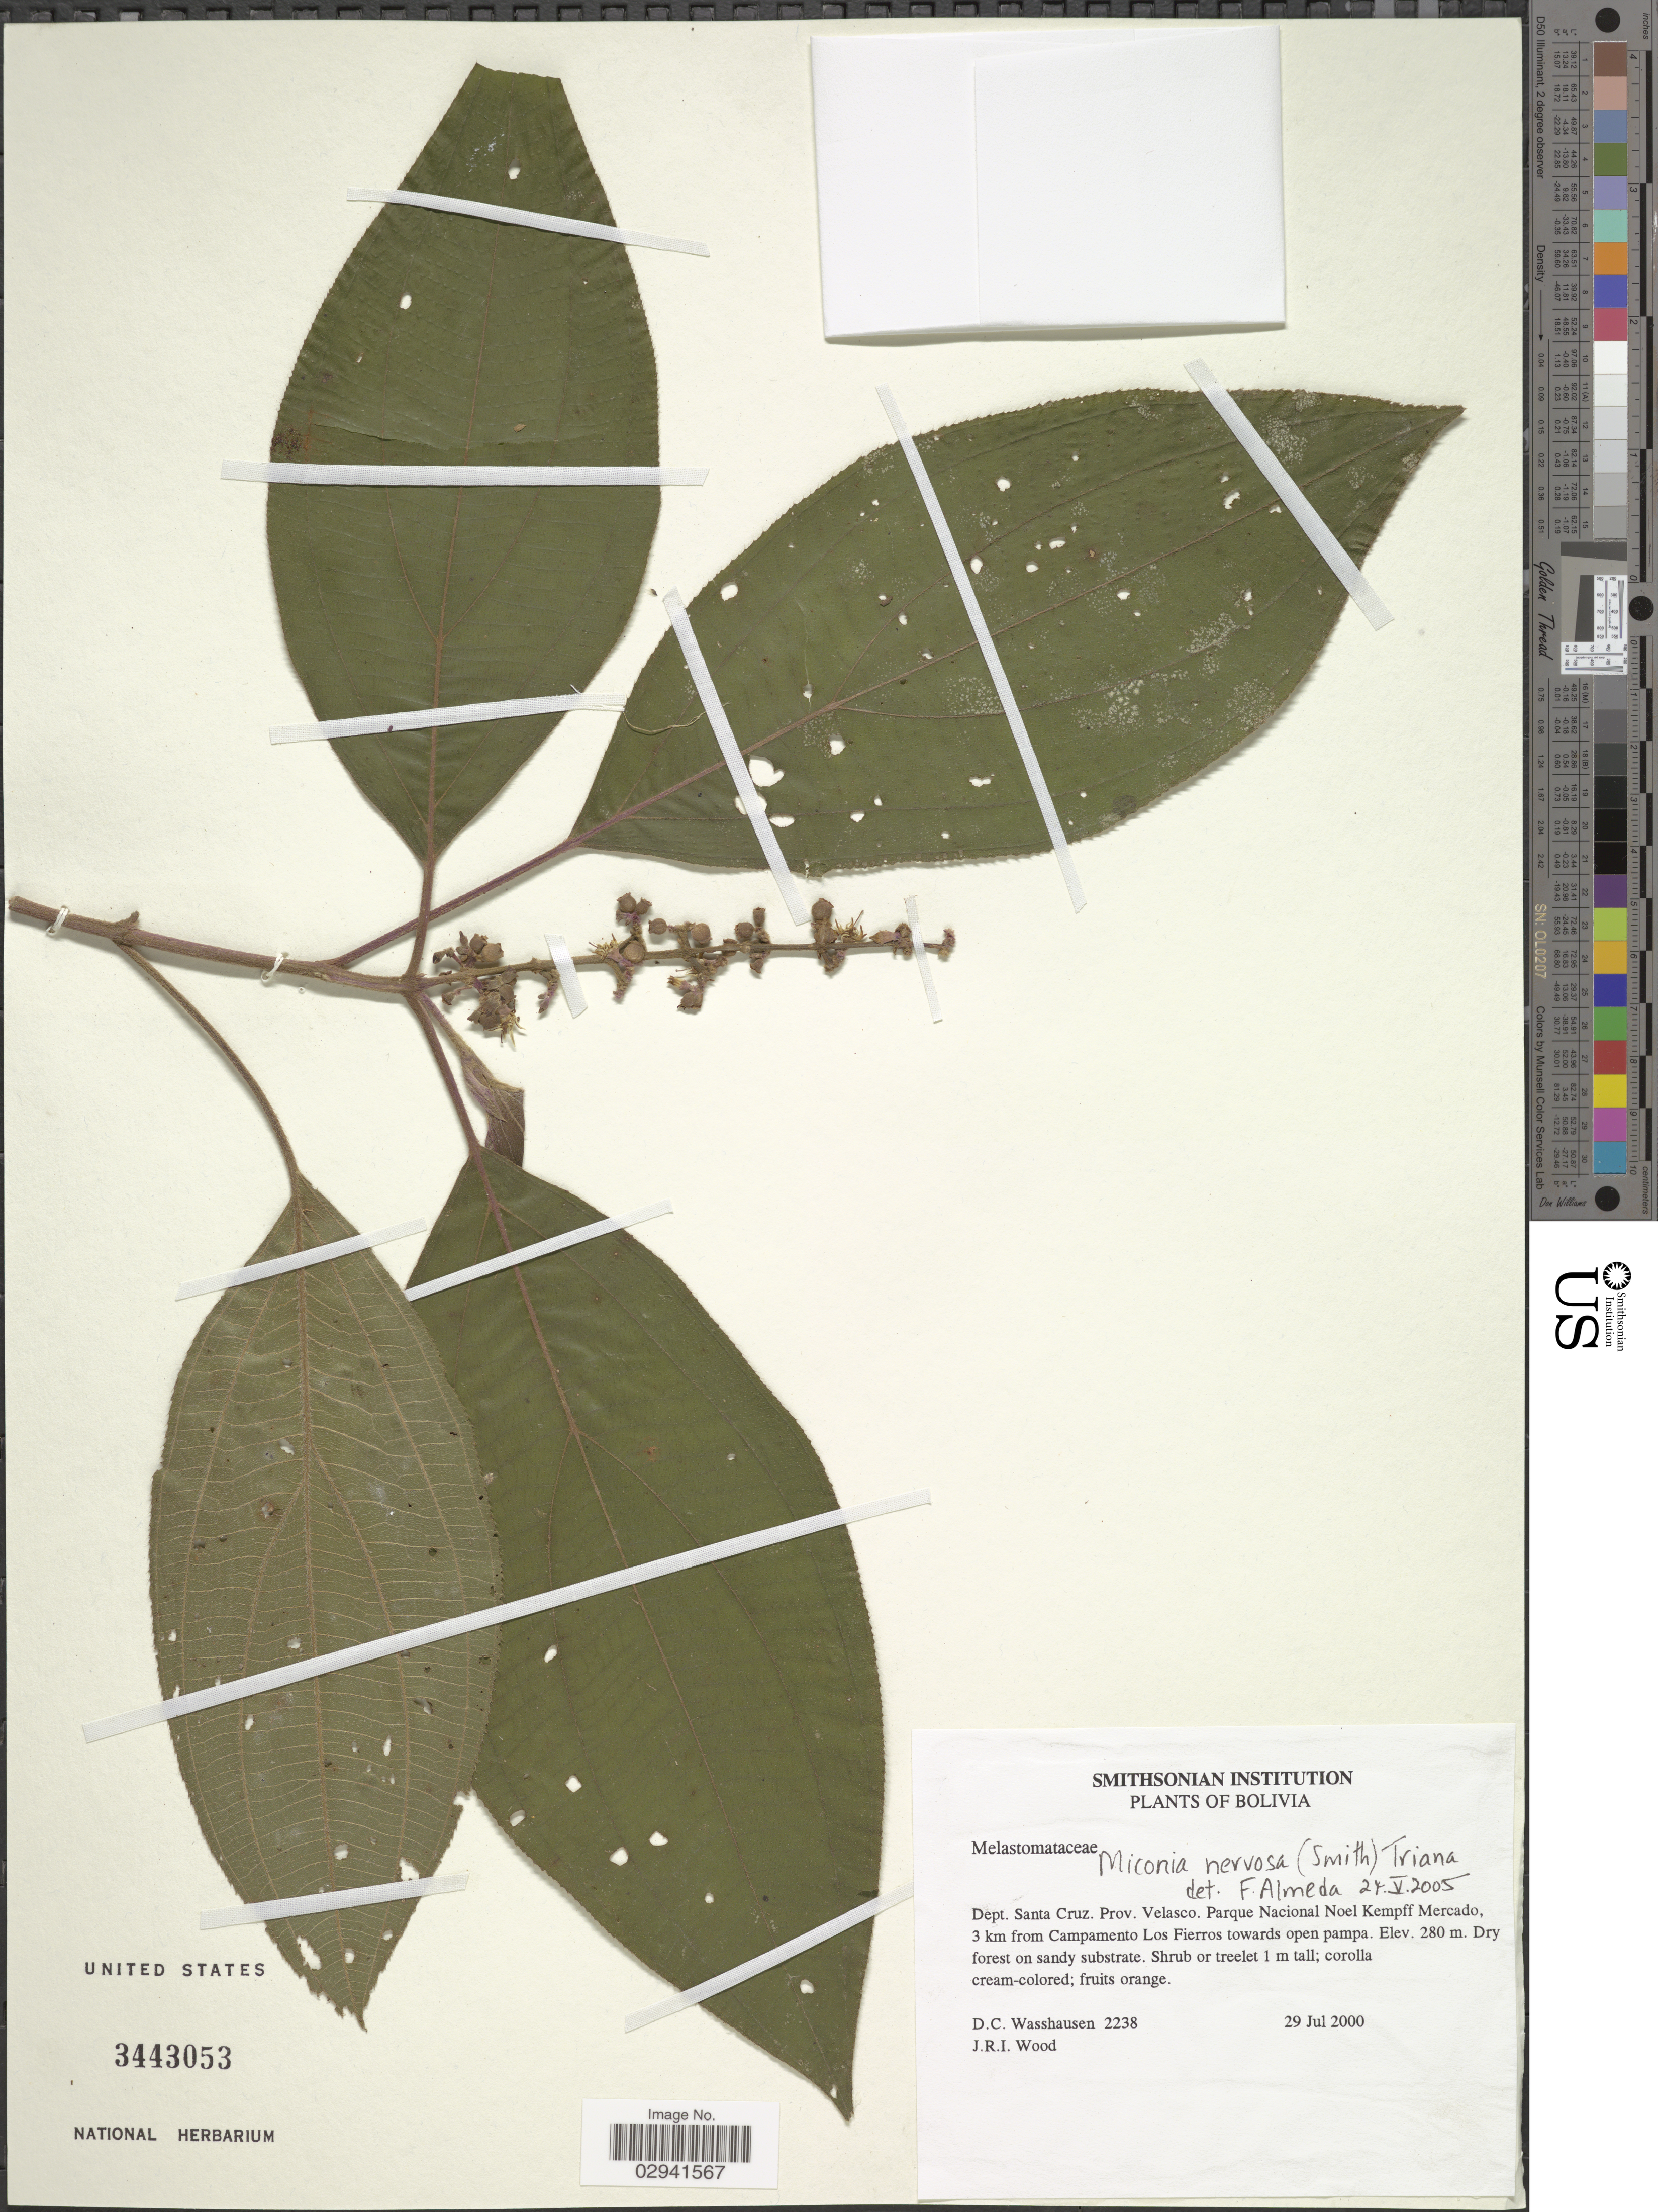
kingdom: Plantae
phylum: Tracheophyta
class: Magnoliopsida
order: Myrtales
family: Melastomataceae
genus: Miconia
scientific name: Miconia nervosa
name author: (Sm.) Triana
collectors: D. C. Wasshausen & J. R. I. Wood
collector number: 2238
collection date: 2000-07-29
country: Bolivia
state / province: Santa Cruz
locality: Dept. Santa Cruz. Prov. Velasco. Parque Nacional Noel Kempff Mercado, 3 km from Campamento Los Fierros towards open pampa.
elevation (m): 280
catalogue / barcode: US 3443053